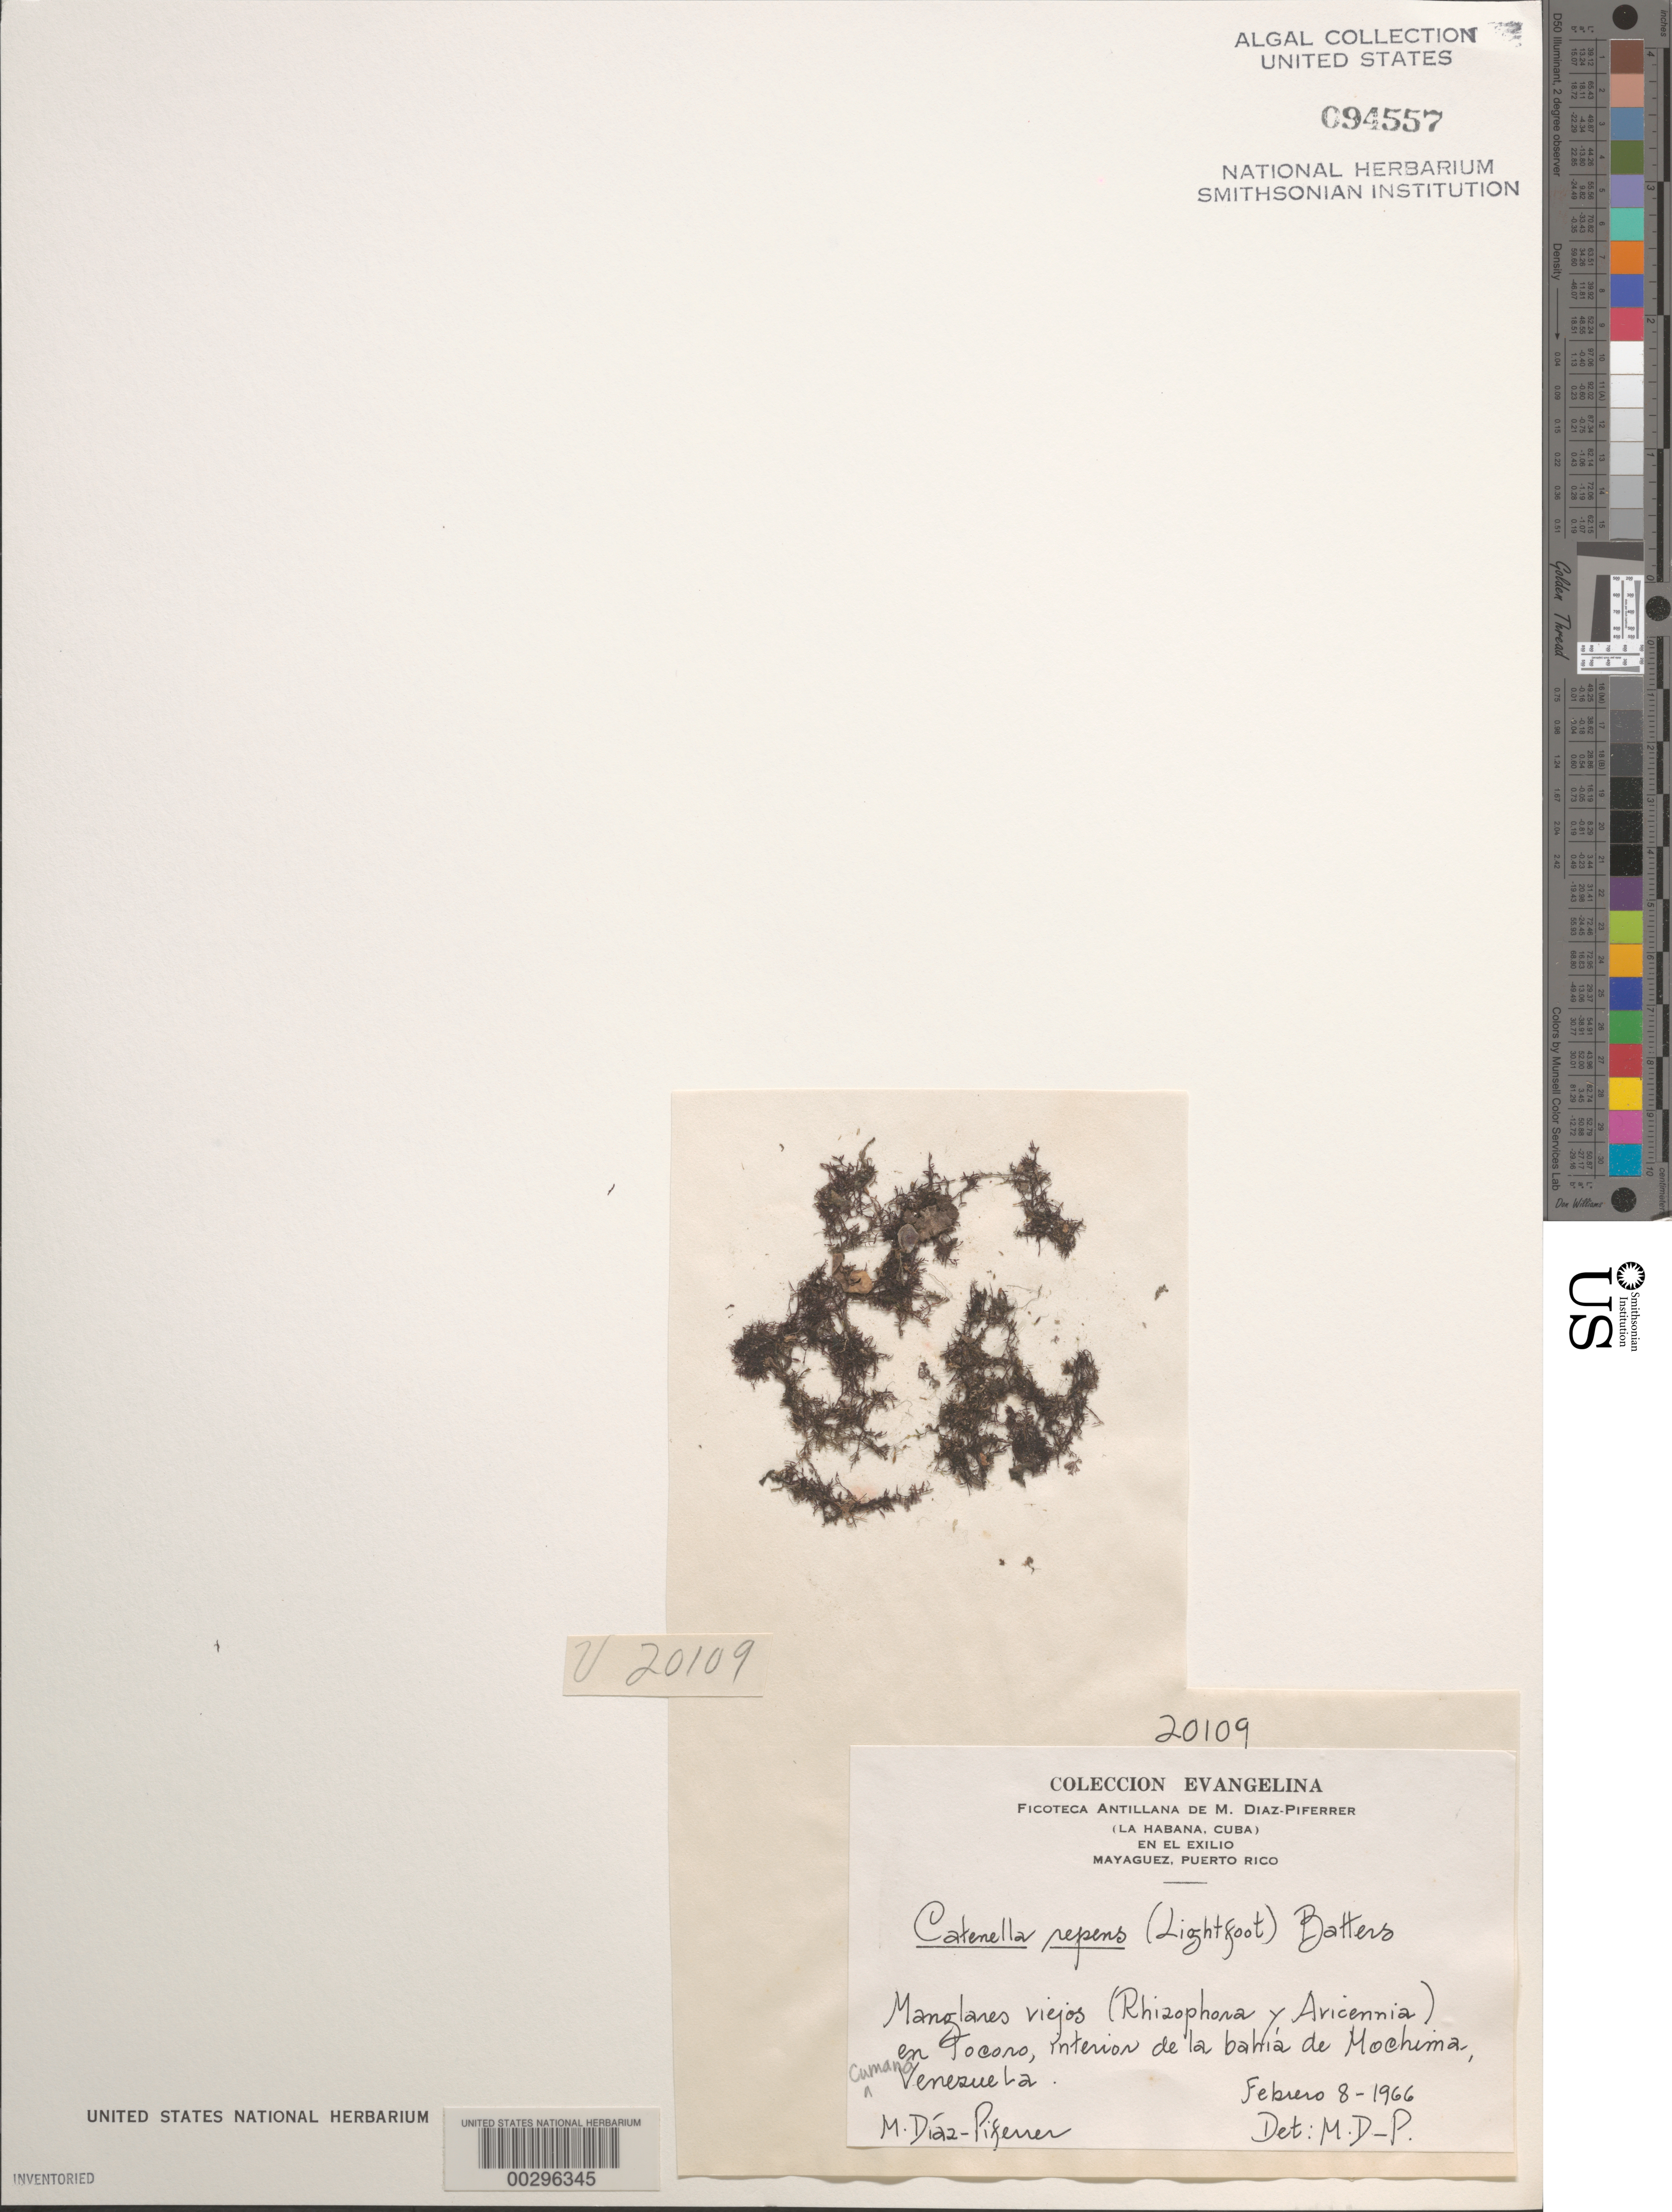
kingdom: Plantae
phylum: Rhodophyta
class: Florideophyceae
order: Gigartinales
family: Caulacanthaceae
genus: Catenella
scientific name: Catenella caespitosa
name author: (With.) L.M. Irvine in Parke & P.S. Dixon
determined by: Algae name updating Project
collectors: M. Diaz-Piferrer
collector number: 20109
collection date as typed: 08 Feb 1966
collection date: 1966-02-08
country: Venezuela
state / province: Sucre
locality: Bahia de mochima, cumano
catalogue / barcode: US 94557